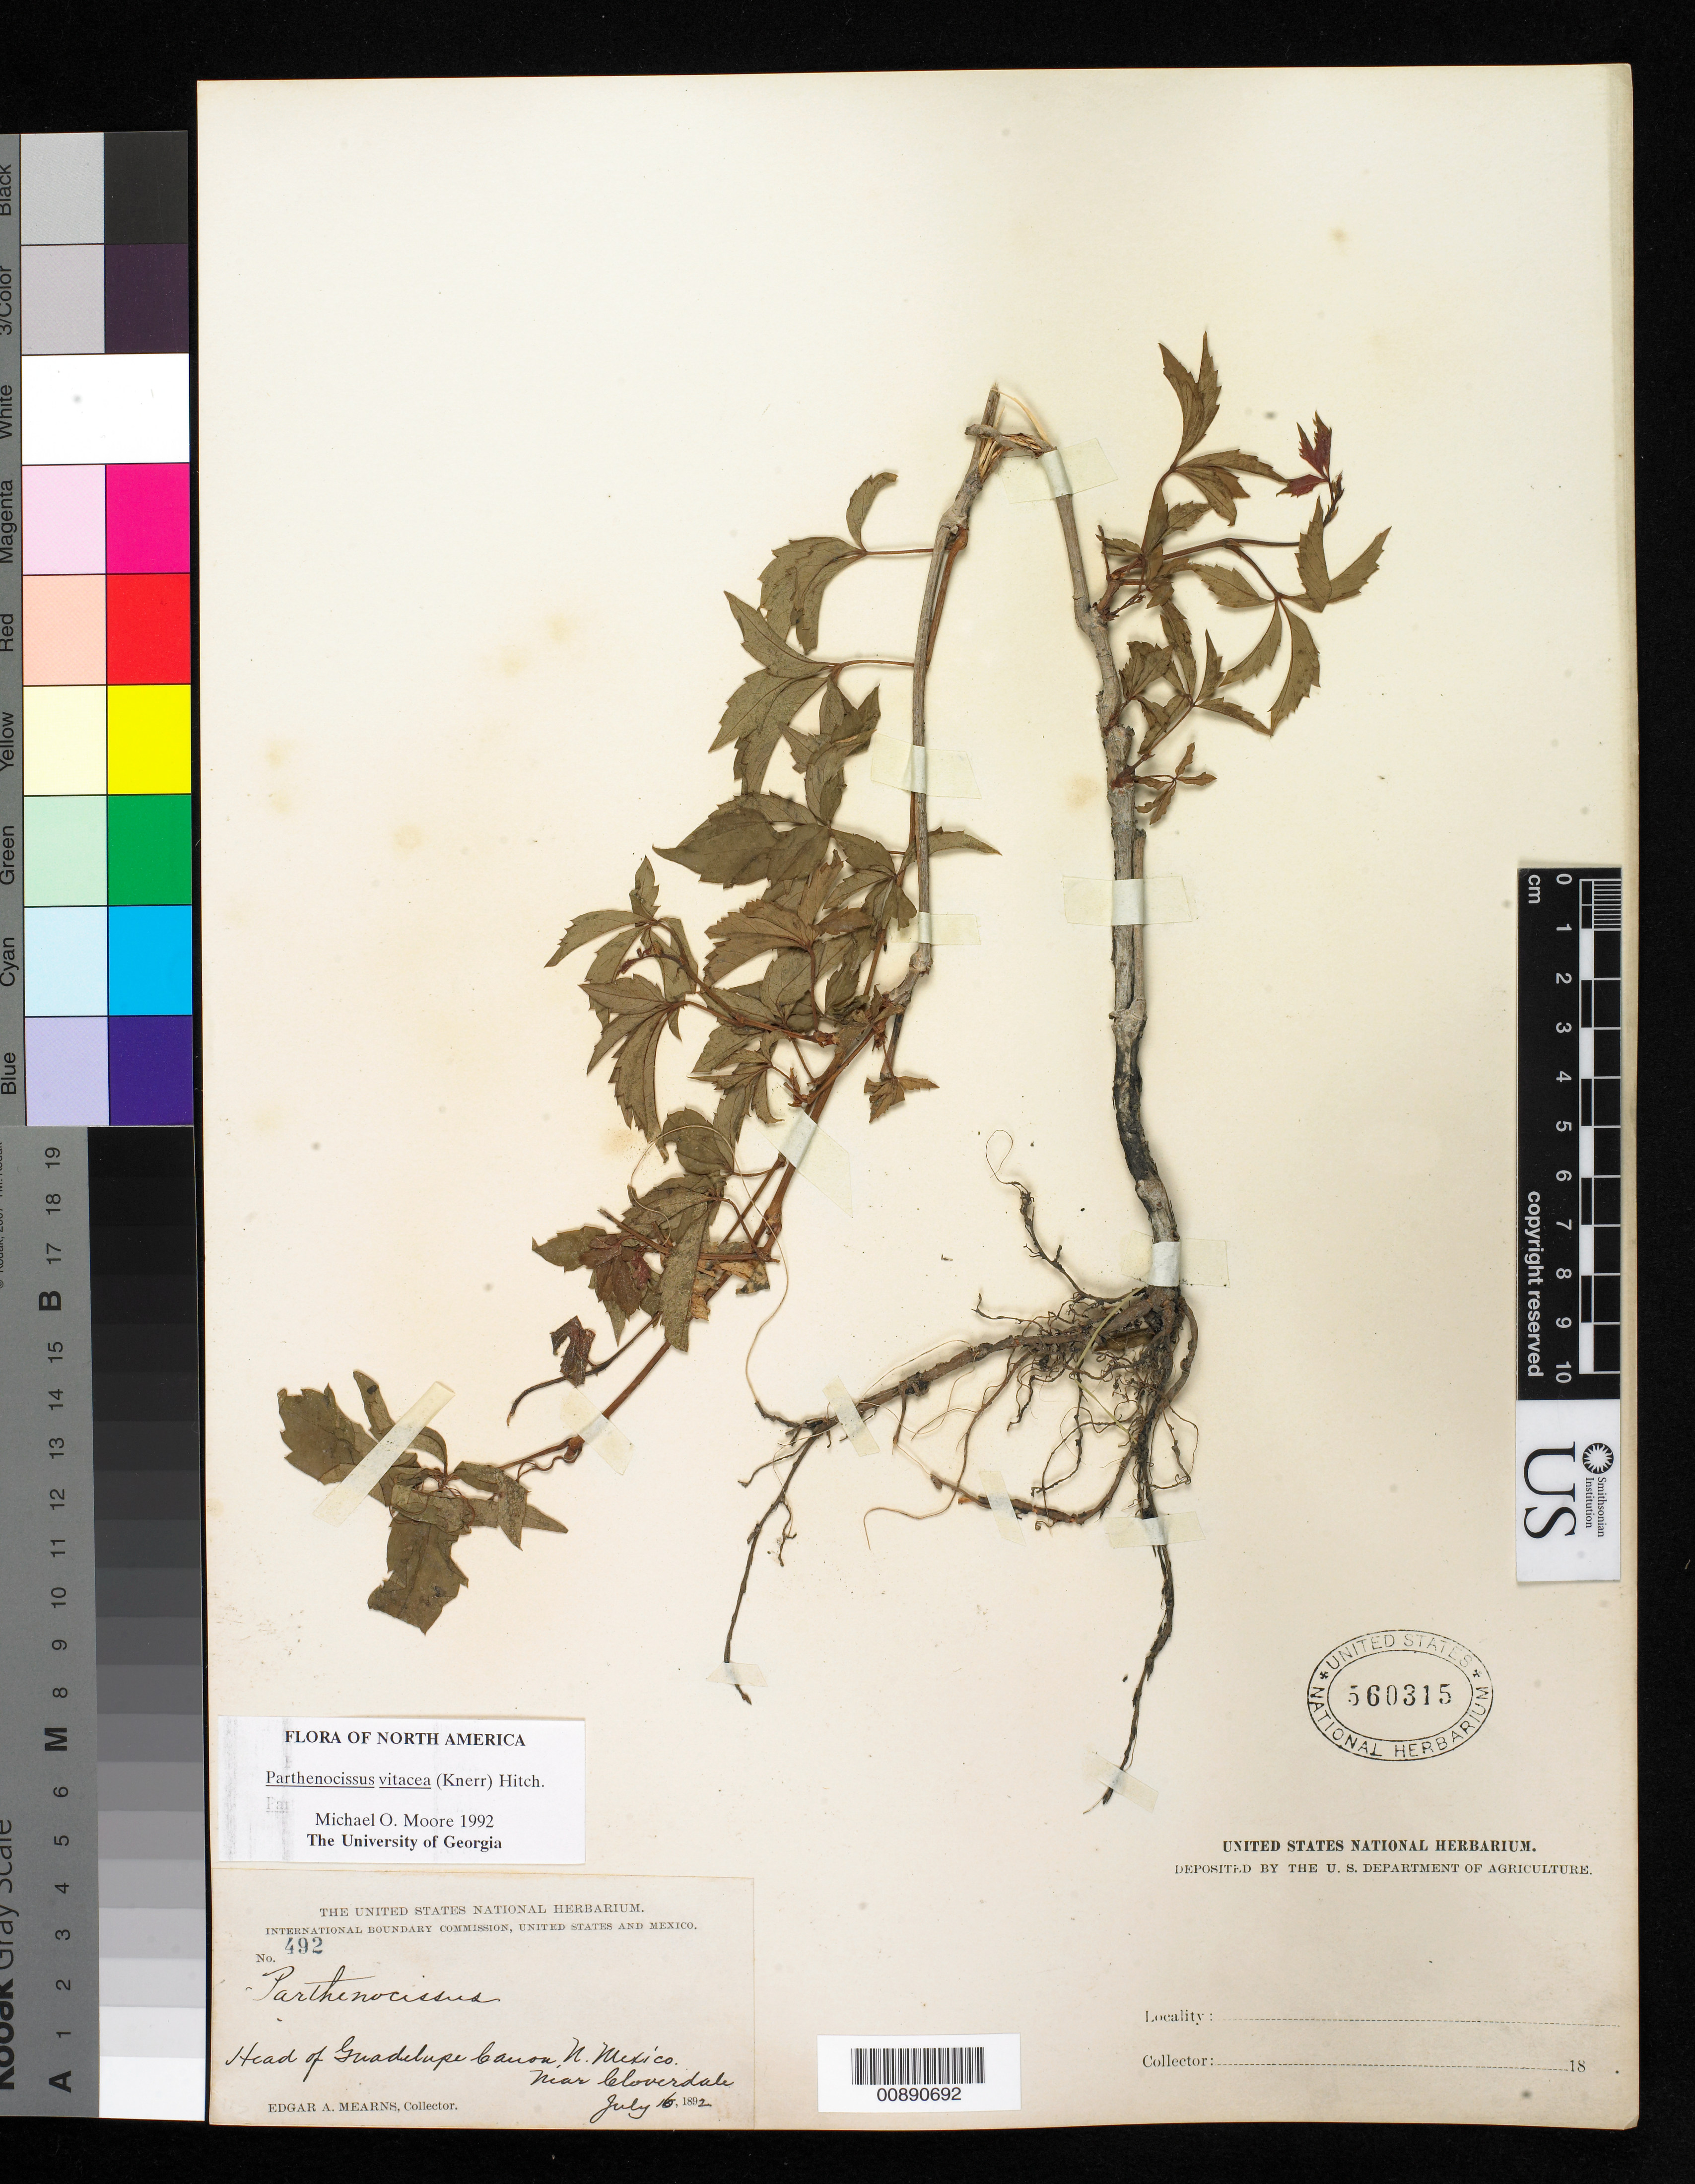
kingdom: Plantae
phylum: Tracheophyta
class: Magnoliopsida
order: Vitales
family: Vitaceae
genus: Parthenocissus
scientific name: Parthenocissus vitacea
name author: (Knerr) Hitchc.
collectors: E. A. Mearns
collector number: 492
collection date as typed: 16 Jul 1892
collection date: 1892-07-16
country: United States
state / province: New Mexico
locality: Head of Guadalupe Cañon, New Mexico, near Cloverdale.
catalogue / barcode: US 560315